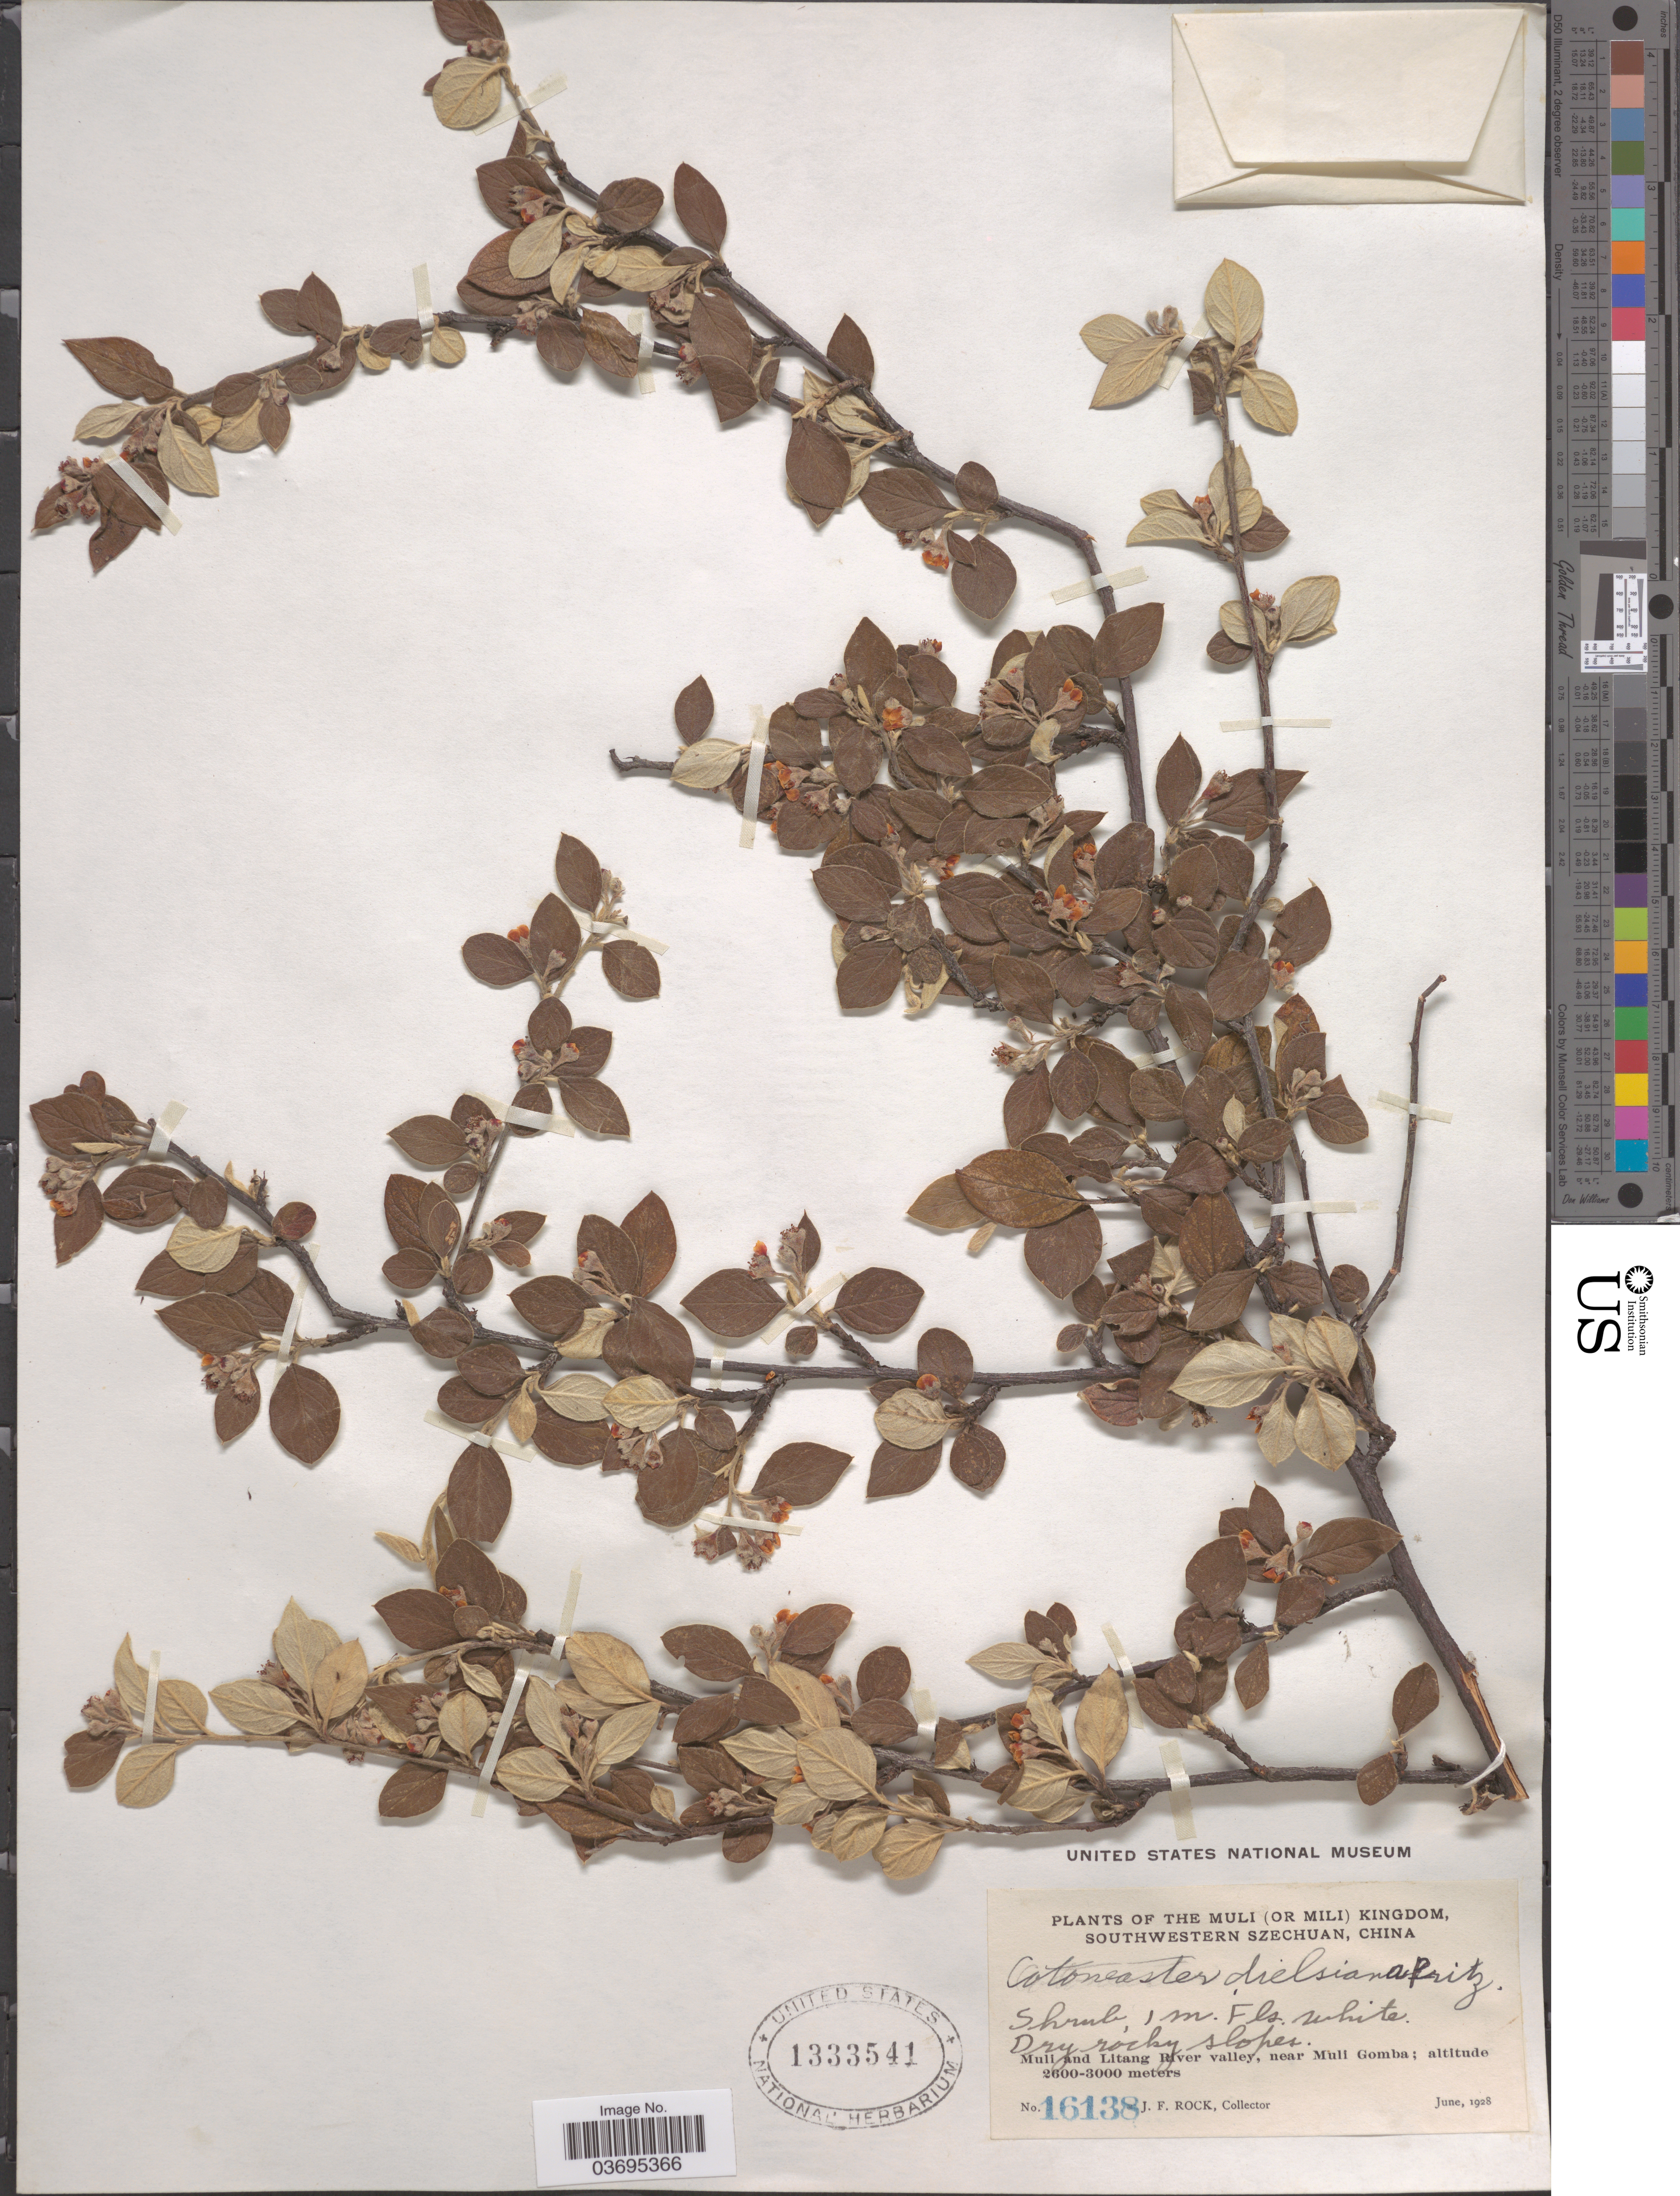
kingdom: Plantae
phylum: Tracheophyta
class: Magnoliopsida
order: Rosales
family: Rosaceae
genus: Cotoneaster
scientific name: Cotoneaster dielsianus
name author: E. Pritz. ex Diels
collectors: J. Rock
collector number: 16138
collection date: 1928-06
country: China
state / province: Sichuan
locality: Muli (or Mili) Kingdom, Southwestern Szechuan. Dry rocky slopes. Muli and Litang River valley, near Muli Gomba.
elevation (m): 2600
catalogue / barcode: US 1333541